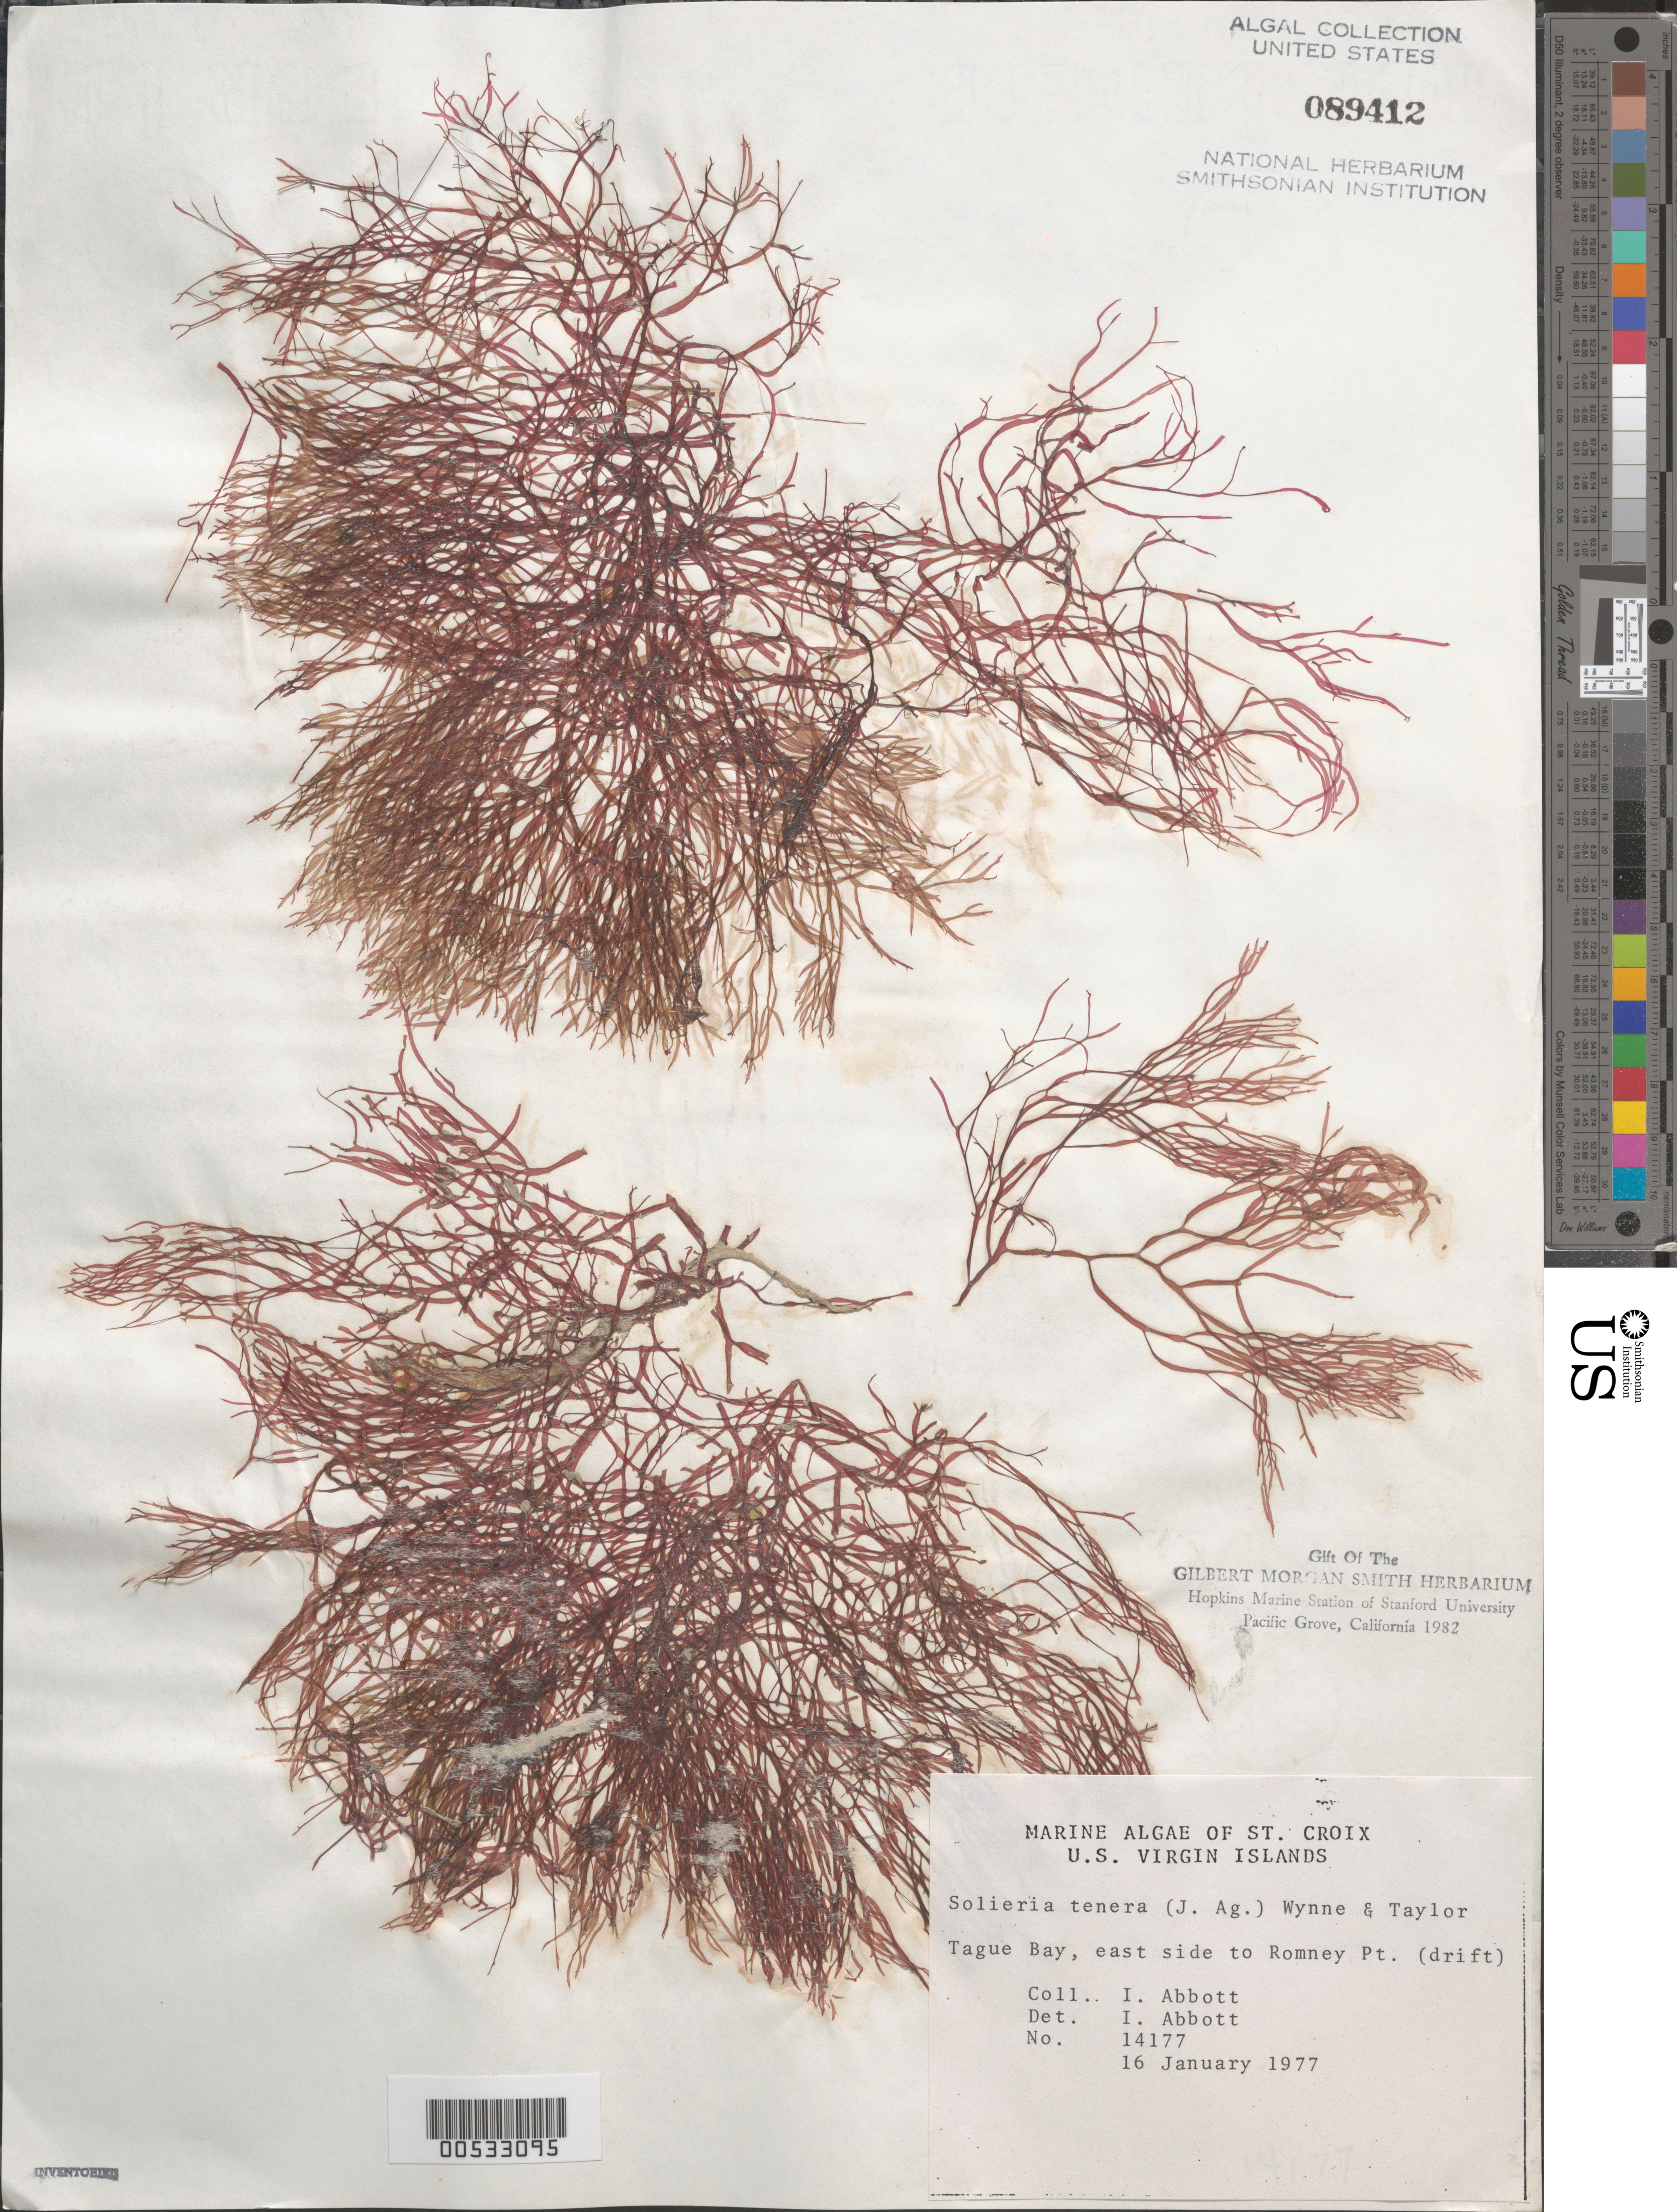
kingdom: Plantae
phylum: Rhodophyta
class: Florideophyceae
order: Gigartinales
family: Solieriaceae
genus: Solieria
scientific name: Solieria filiformis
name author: (Kütz.) P.W. Gabrielson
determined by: Algae name updating Project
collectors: I. A. Abbott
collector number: IAA 14177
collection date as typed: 16 Jan 1977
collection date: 1977-01-16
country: U.S. Virgin Islands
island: St. Croix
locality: Tague Bay, Romney Point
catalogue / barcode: US 89412